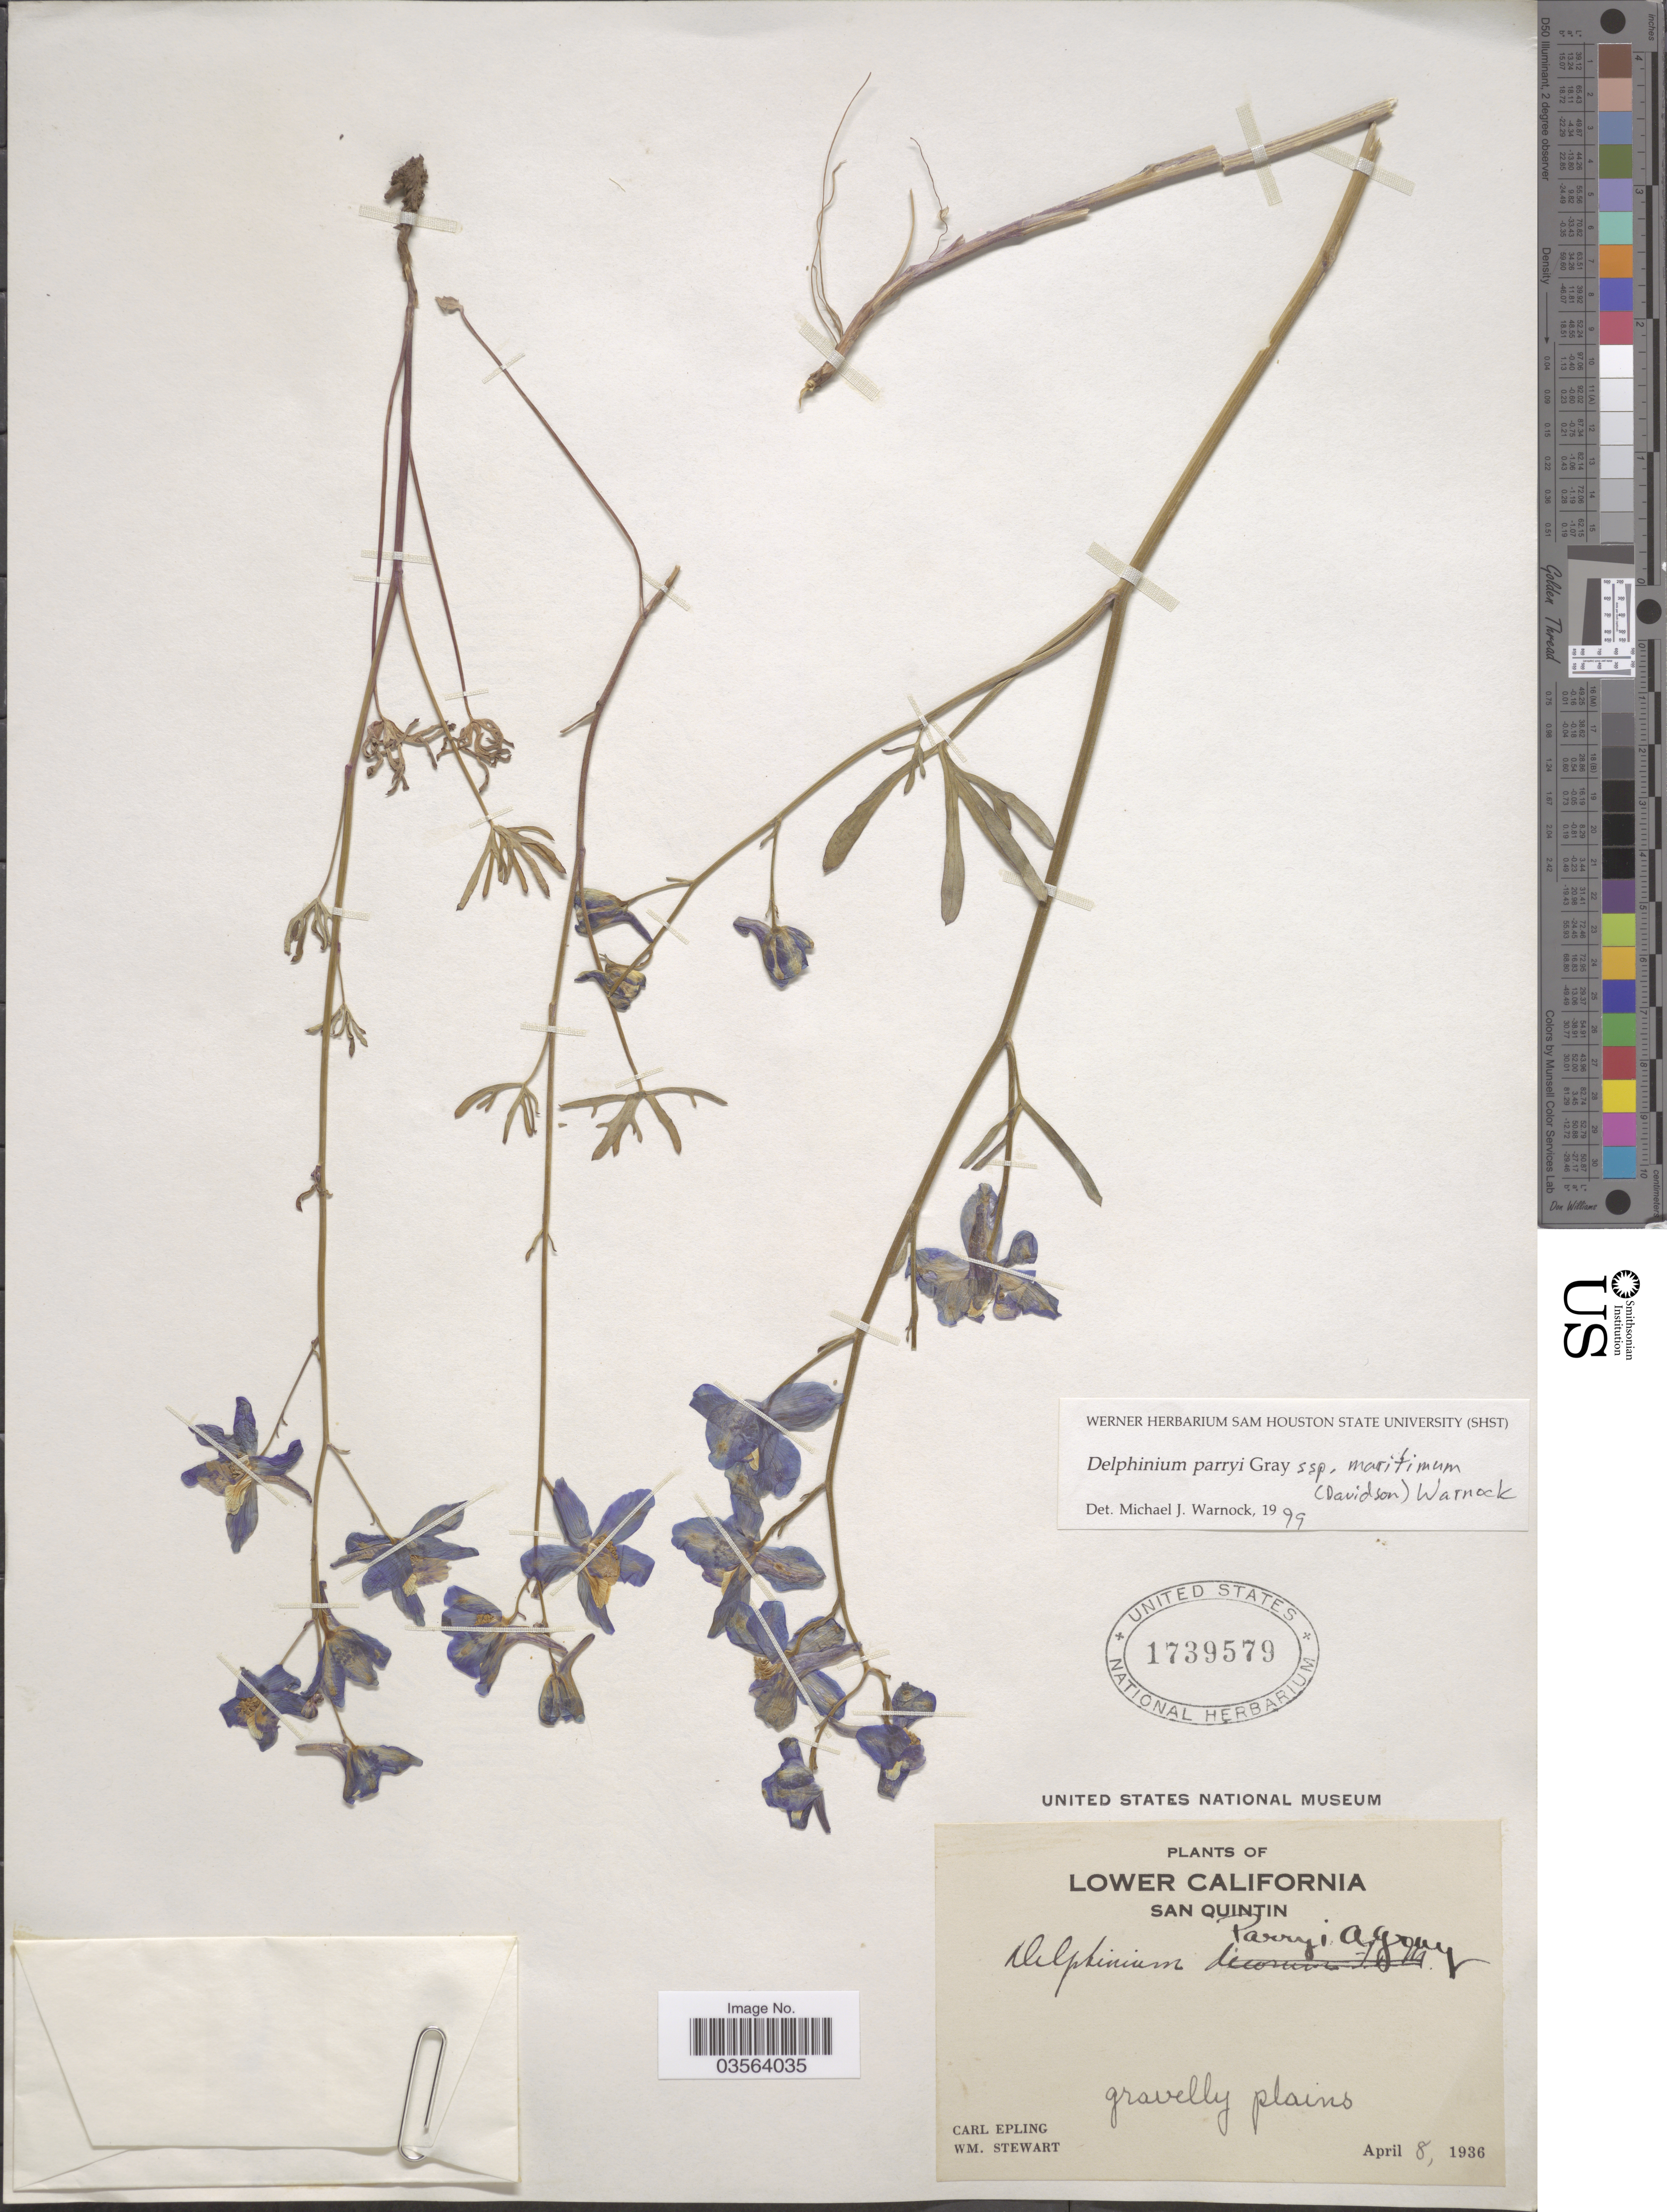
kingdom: Plantae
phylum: Tracheophyta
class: Magnoliopsida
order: Ranunculales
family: Ranunculaceae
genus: Delphinium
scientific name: Delphinium parryi subsp. maritimum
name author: (Davidson) M.J. Warnock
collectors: C. C. Epling & W. Stewart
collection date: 1936-04-08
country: Mexico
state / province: Baja California Norte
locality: Lower California. San Quintin.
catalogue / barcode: US 1739579